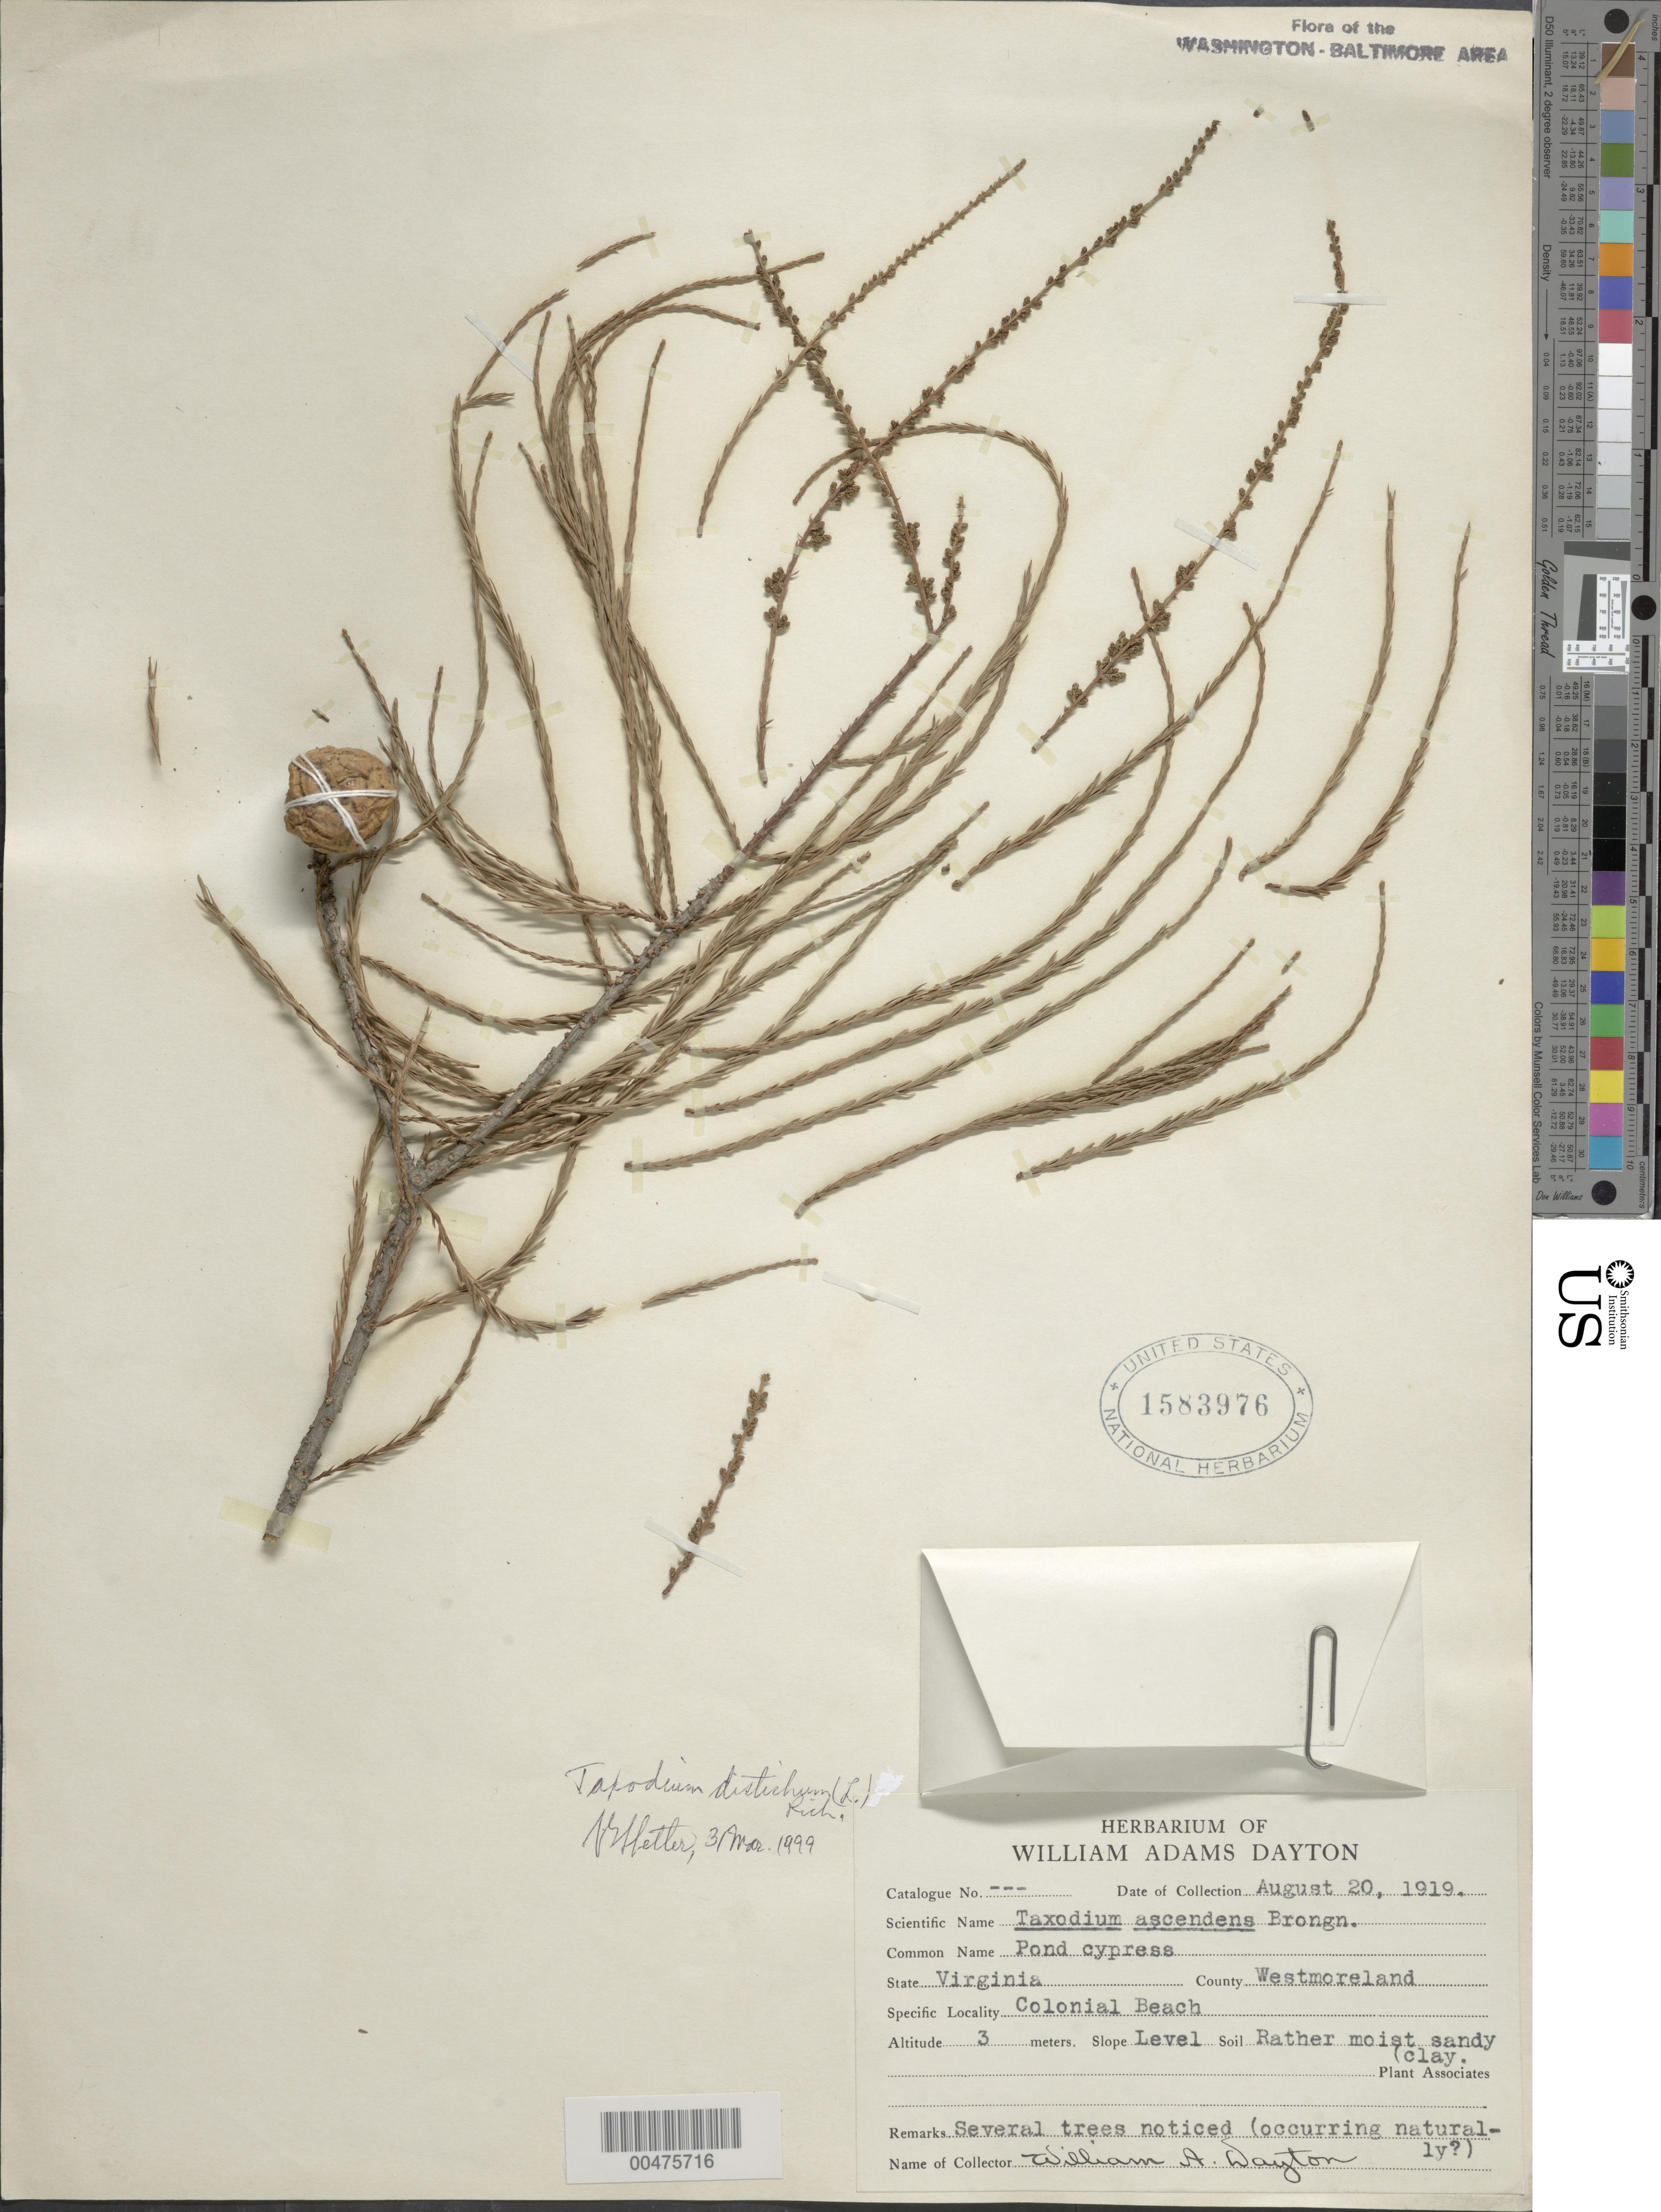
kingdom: Plantae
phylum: Tracheophyta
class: Pinopsida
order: Pinales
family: Cupressaceae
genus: Taxodium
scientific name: Taxodium distichum var. imbricarium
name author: (L.) Rich.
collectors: W. Dayton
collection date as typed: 20 Aug 1919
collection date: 1919-08-20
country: United States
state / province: Virginia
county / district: Westmoreland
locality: Colonial Beach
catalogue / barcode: US 1583976